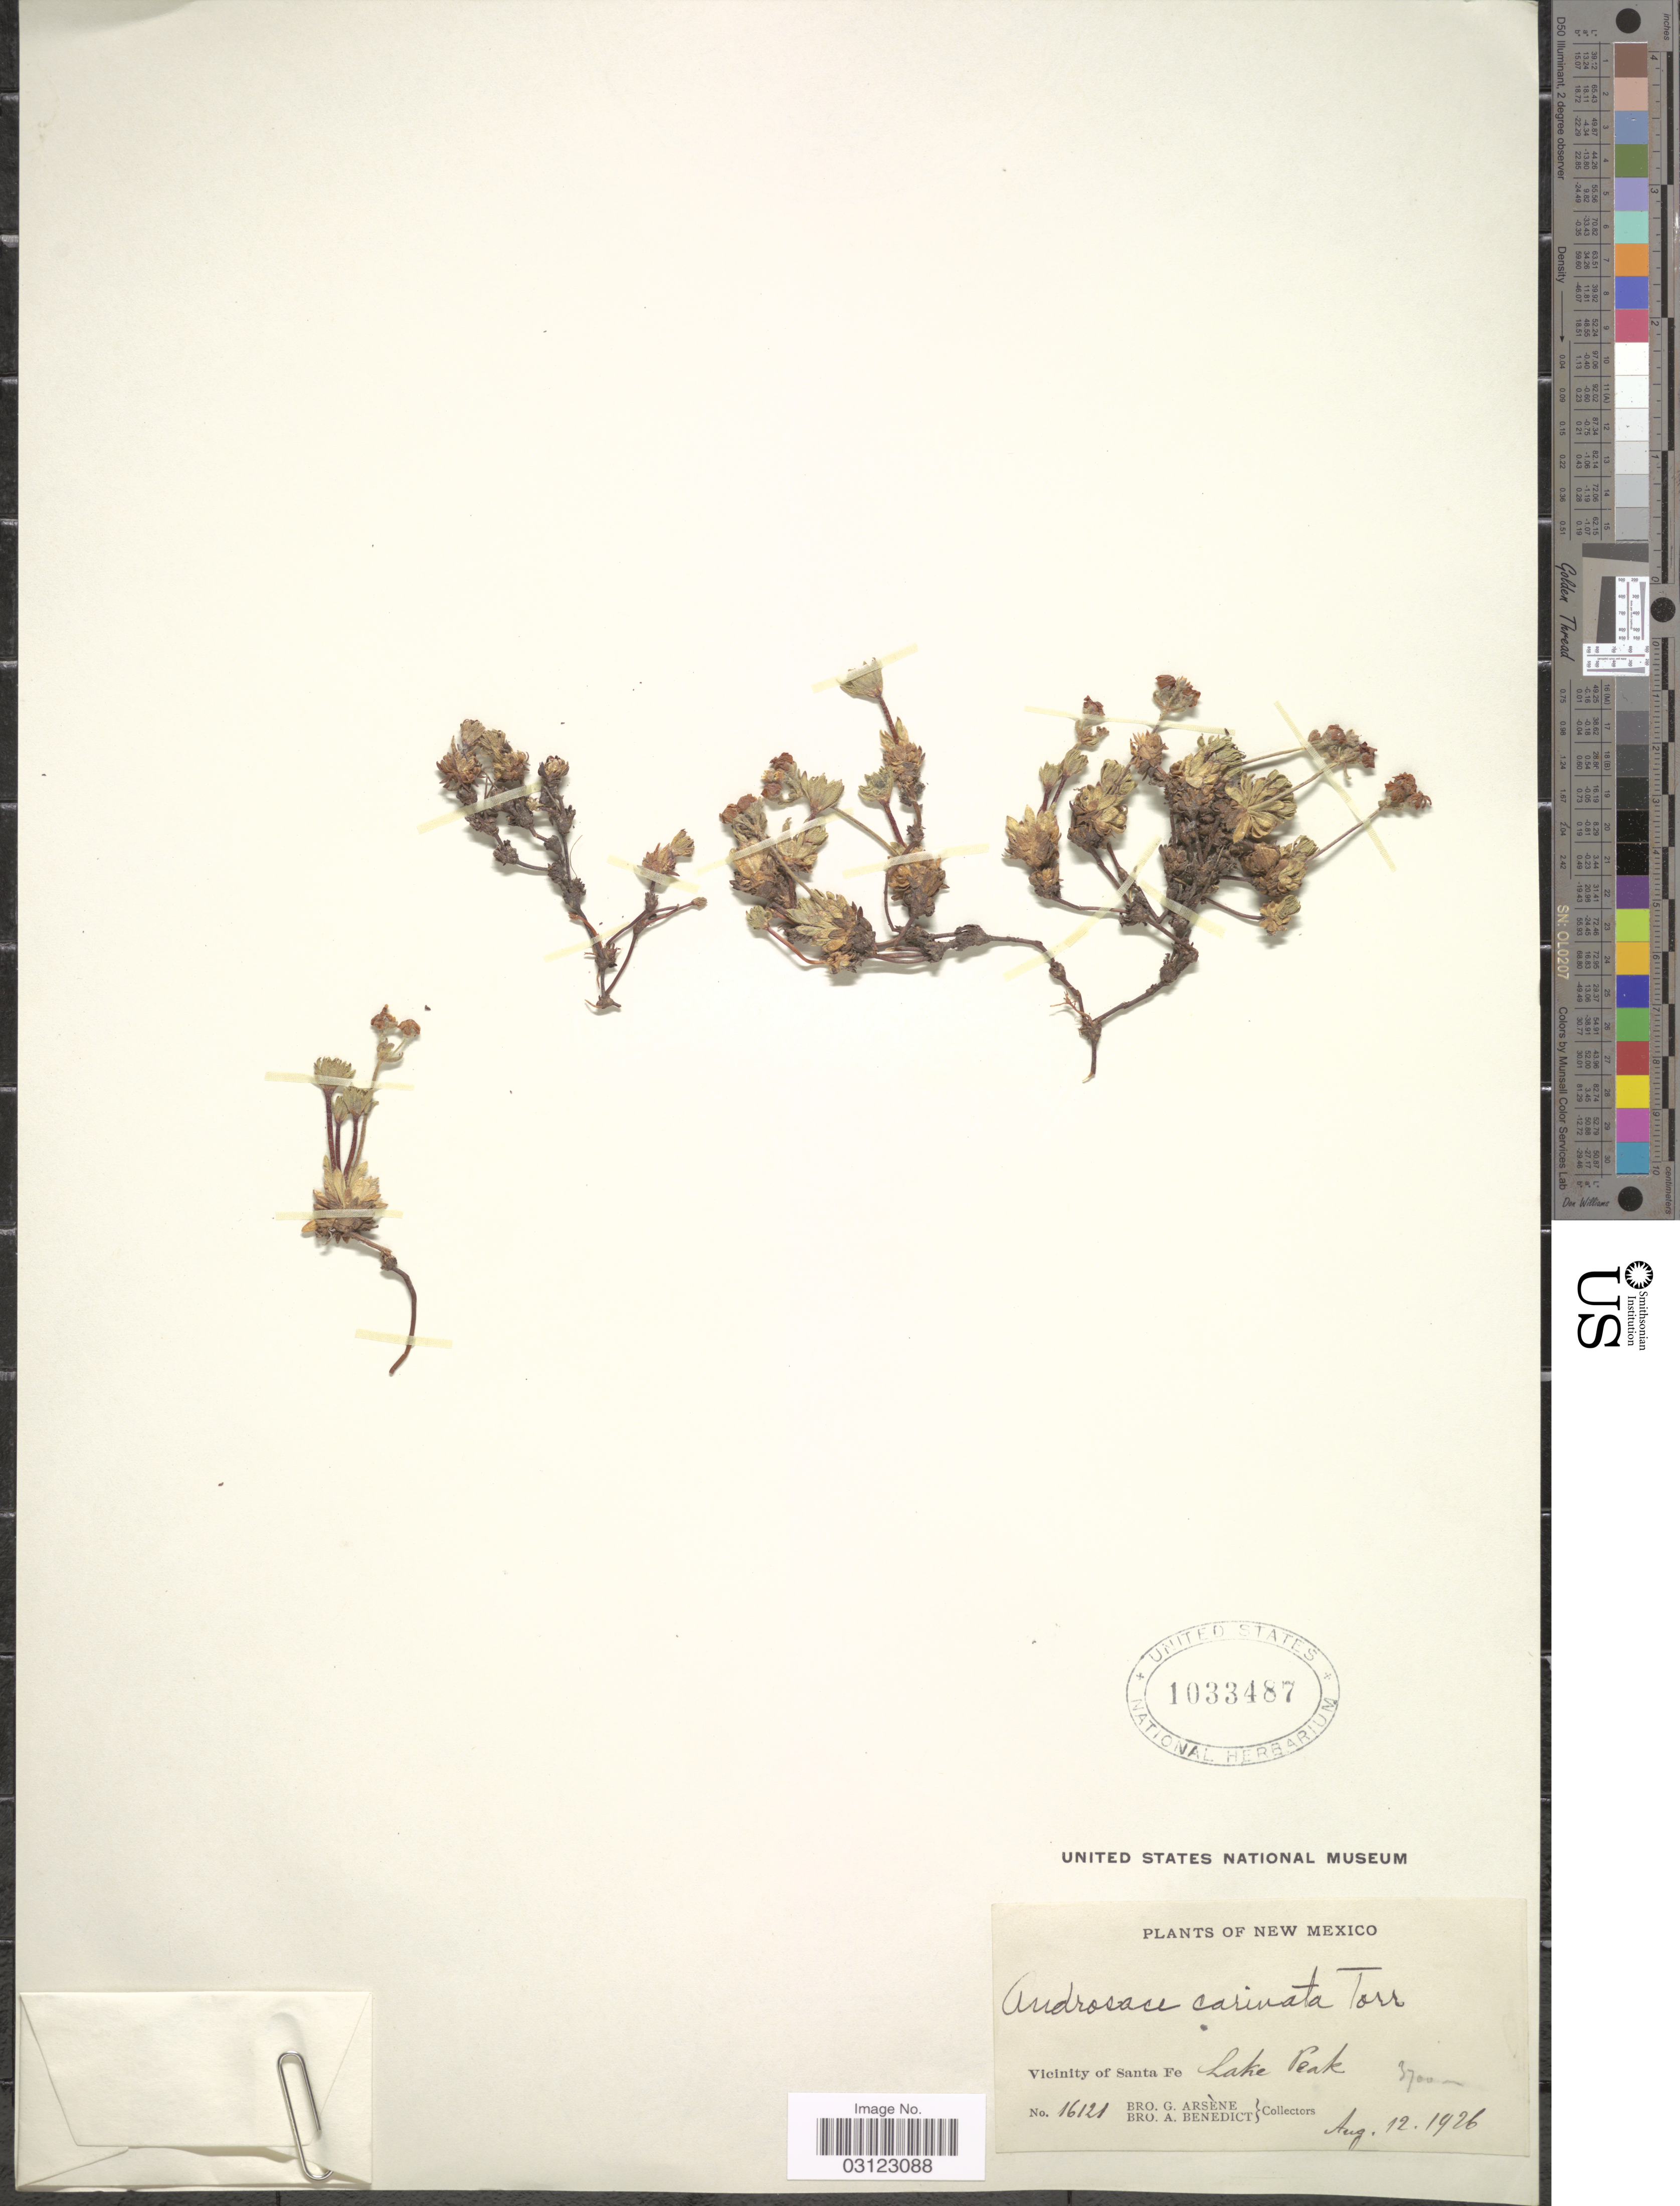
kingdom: Plantae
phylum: Tracheophyta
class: Magnoliopsida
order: Ericales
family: Primulaceae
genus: Androsace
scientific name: Androsace carinata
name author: Torr.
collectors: Bro. G. Arsène & Bro. A. Benedict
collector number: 16121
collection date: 1926-08-12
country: United States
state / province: New Mexico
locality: Vicinity of Santa Fe. Lake Peak.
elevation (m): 3700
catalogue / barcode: US 1033487